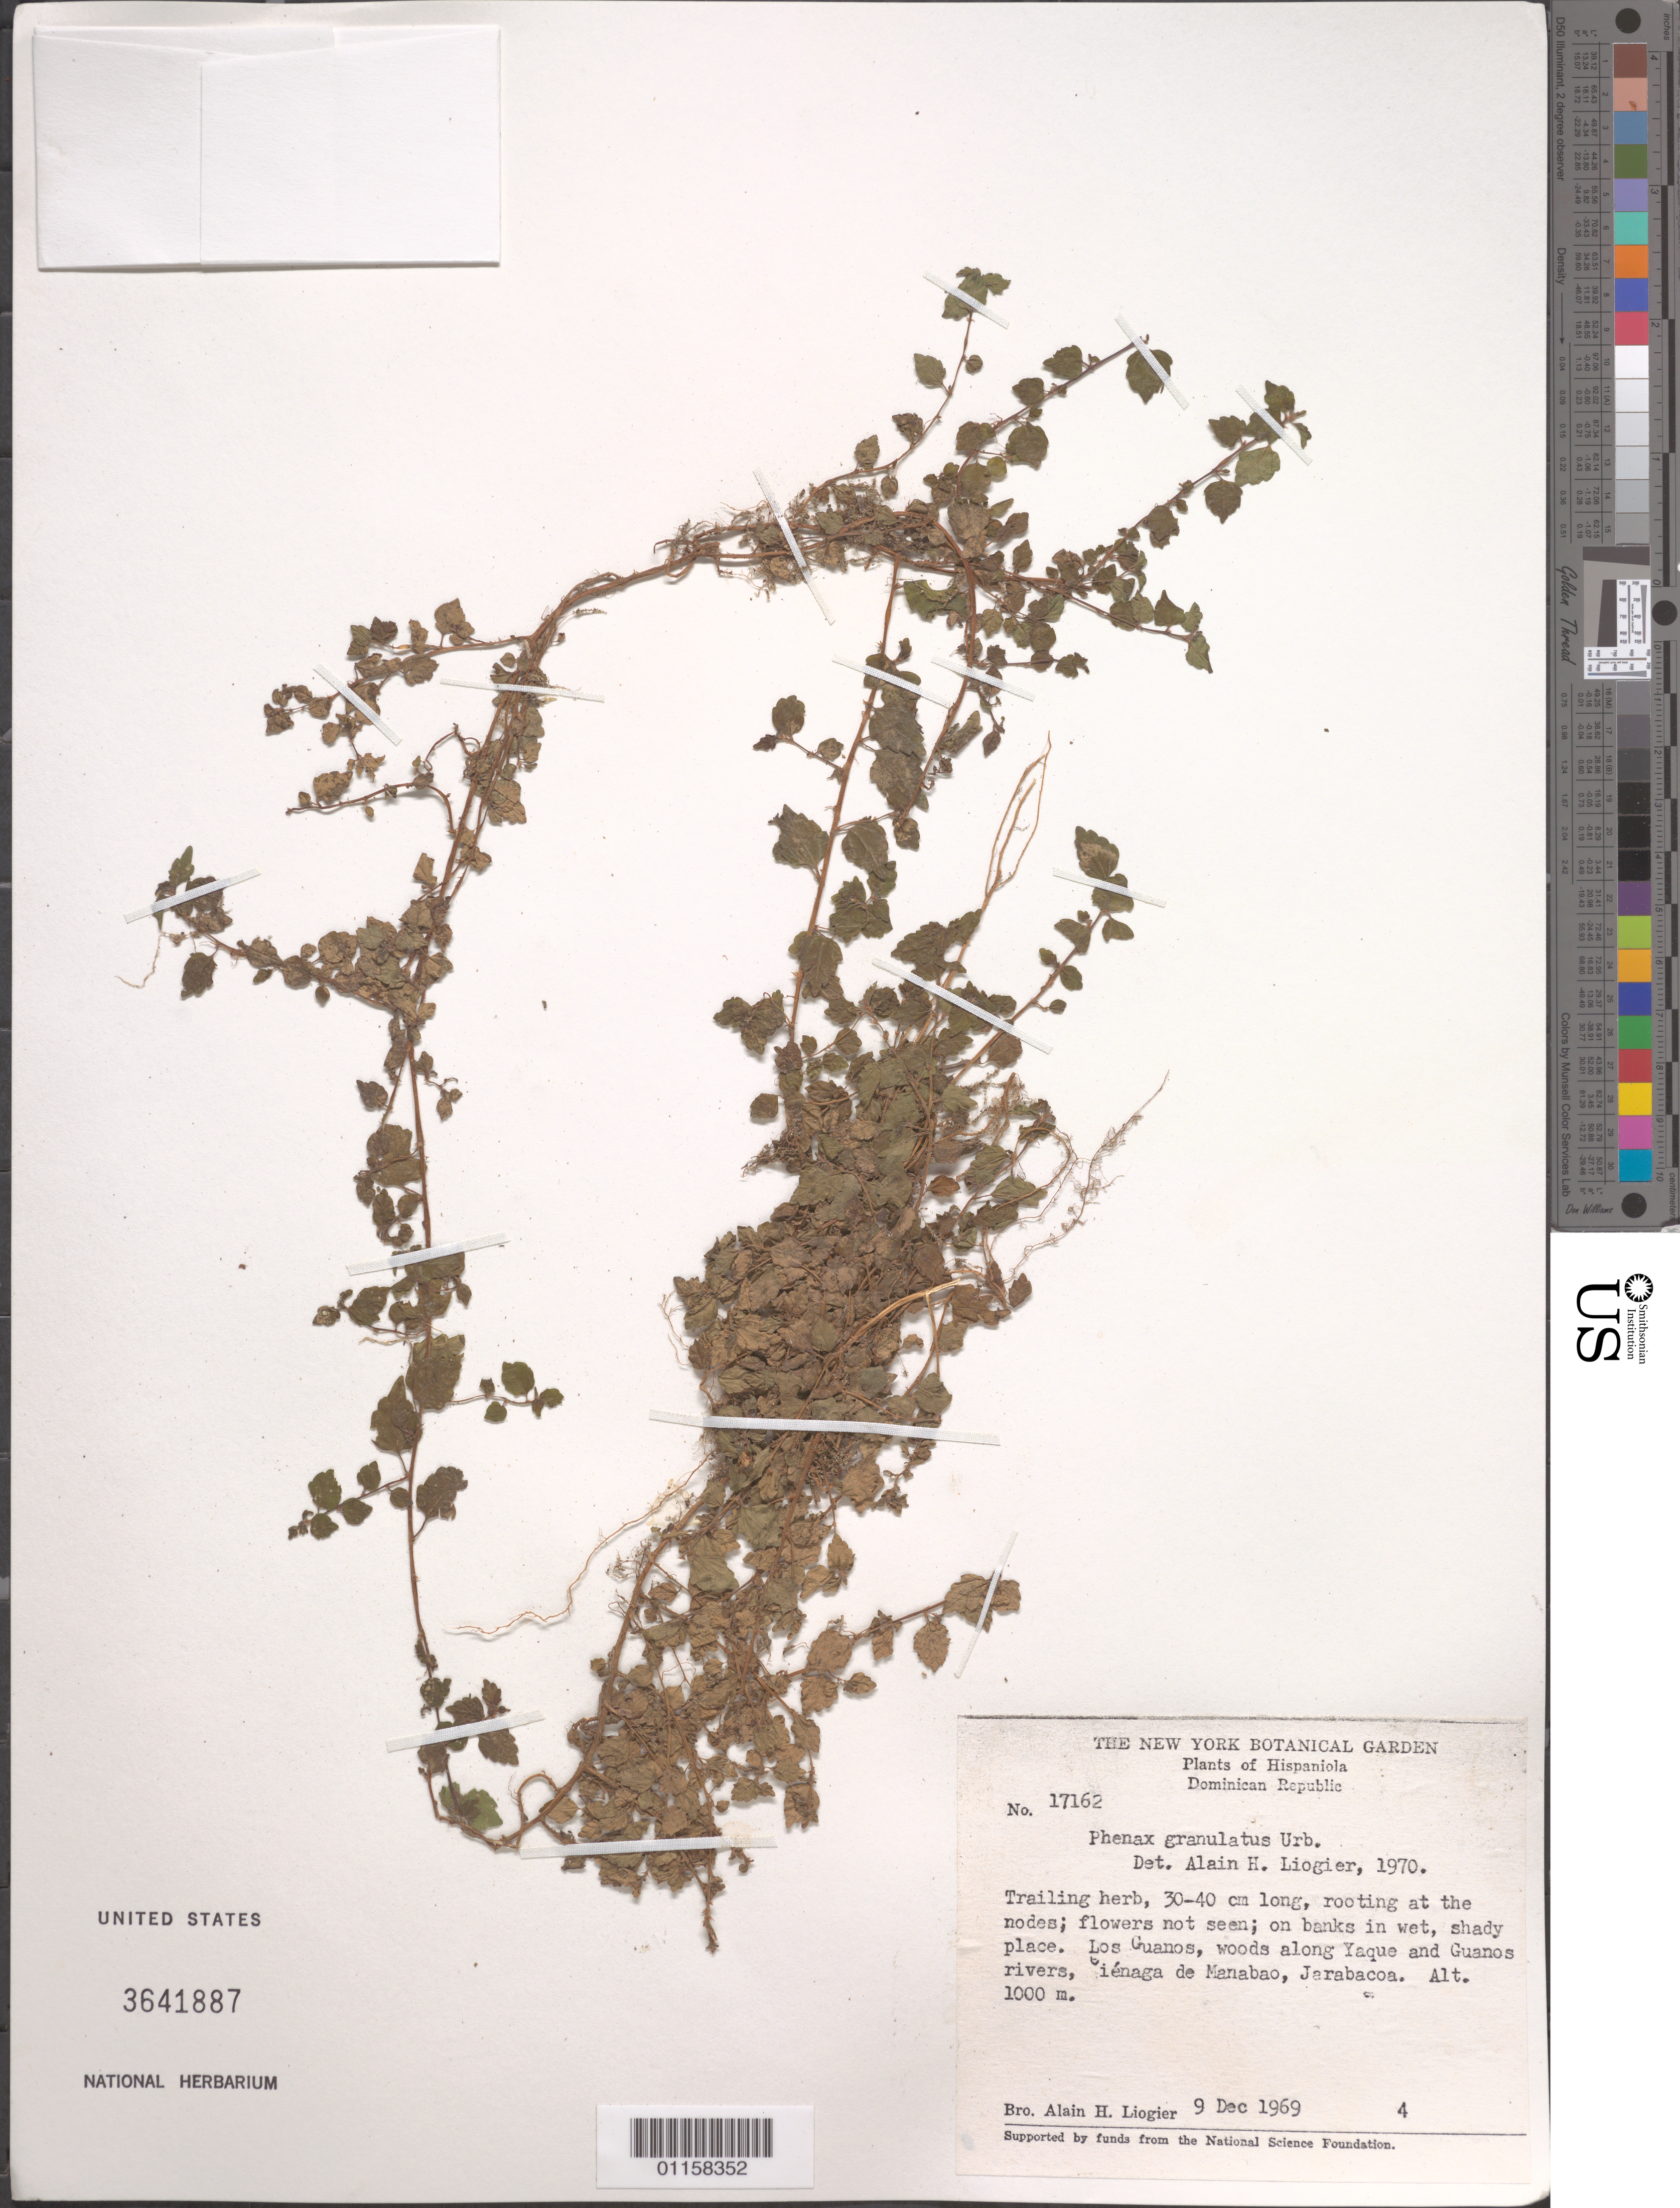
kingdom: Plantae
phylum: Tracheophyta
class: Magnoliopsida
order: Rosales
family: Urticaceae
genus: Phenax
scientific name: Phenax granulatus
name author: Urb.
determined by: Liogier, Alain H.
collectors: A. H. Liogier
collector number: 17162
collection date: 1969-12-09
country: Dominican Republic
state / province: La Vega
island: Hispaniola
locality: Ciénaga de Manabao, Jarabacoa. Los Guanos, along Yaque and Guanos Rivers.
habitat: Woods along river. On banks in wet, shady place.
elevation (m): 1000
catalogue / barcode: US 3641887